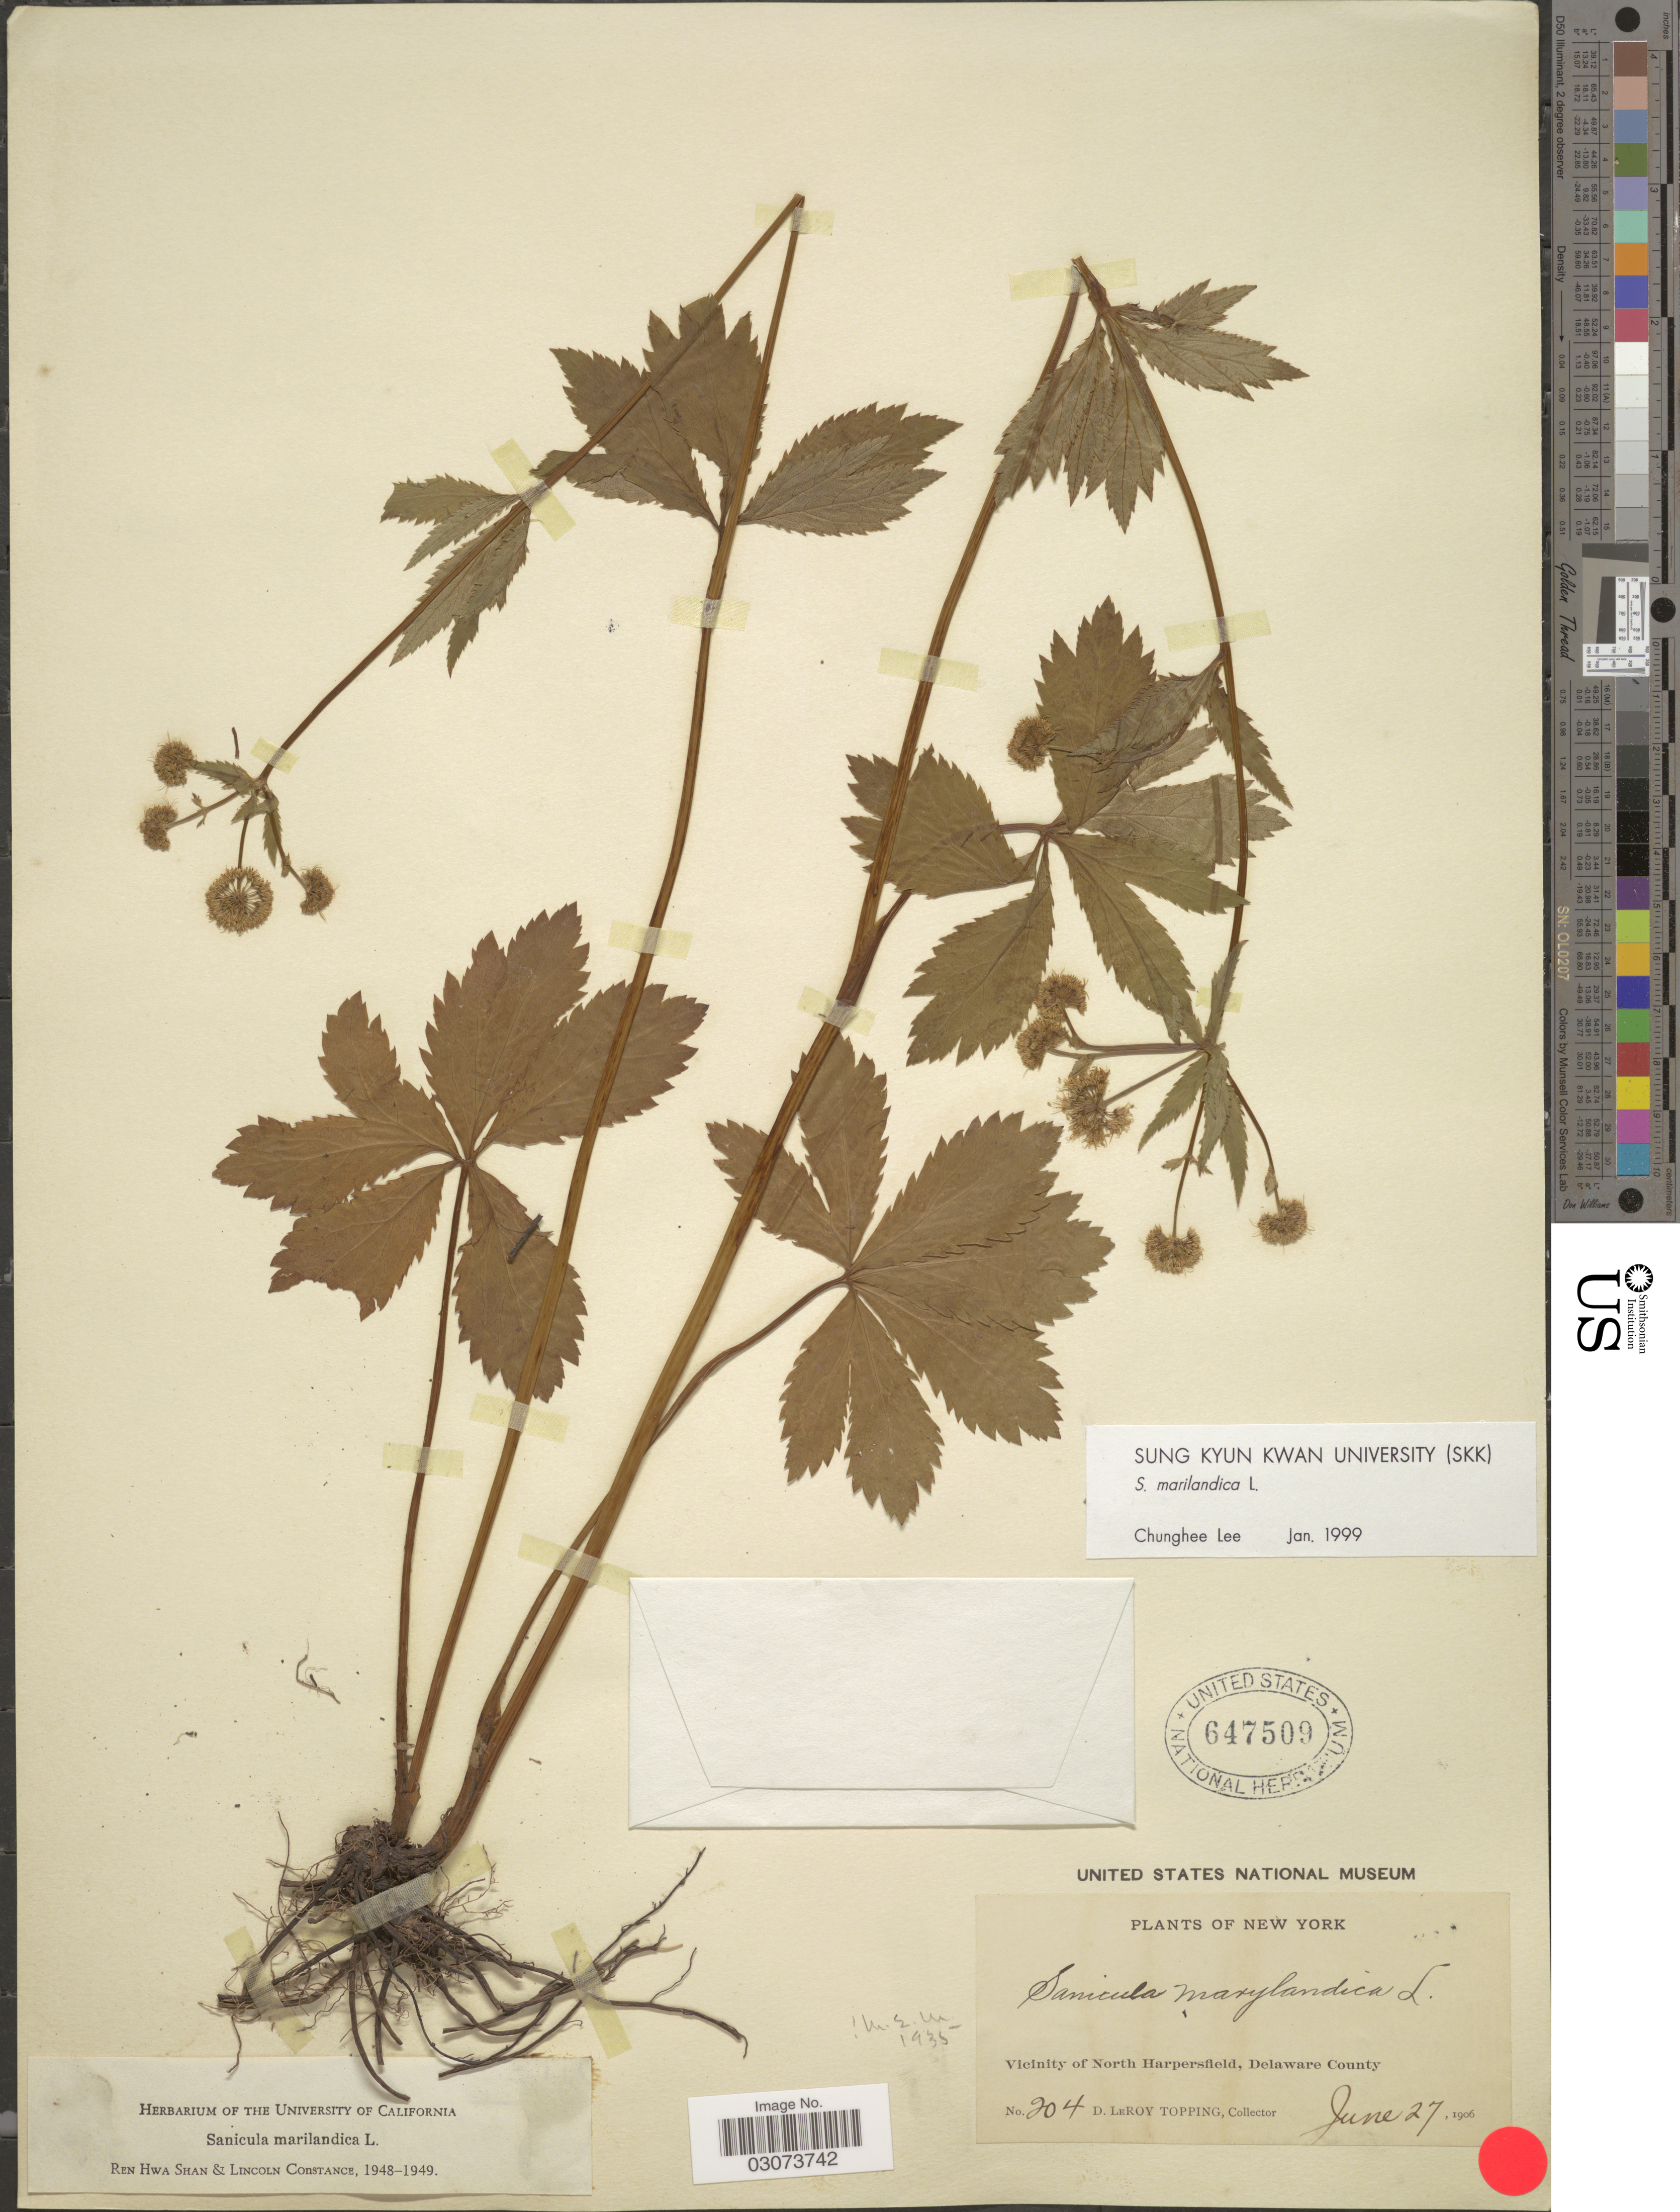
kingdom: Plantae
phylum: Tracheophyta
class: Magnoliopsida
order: Apiales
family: Apiaceae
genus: Sanicula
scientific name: Sanicula marilandica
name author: L.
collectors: D. L. Topping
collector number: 204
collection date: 1906-06-27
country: United States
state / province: New York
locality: Vicinity of North Harpersfield, Delaware County.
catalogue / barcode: US 647509